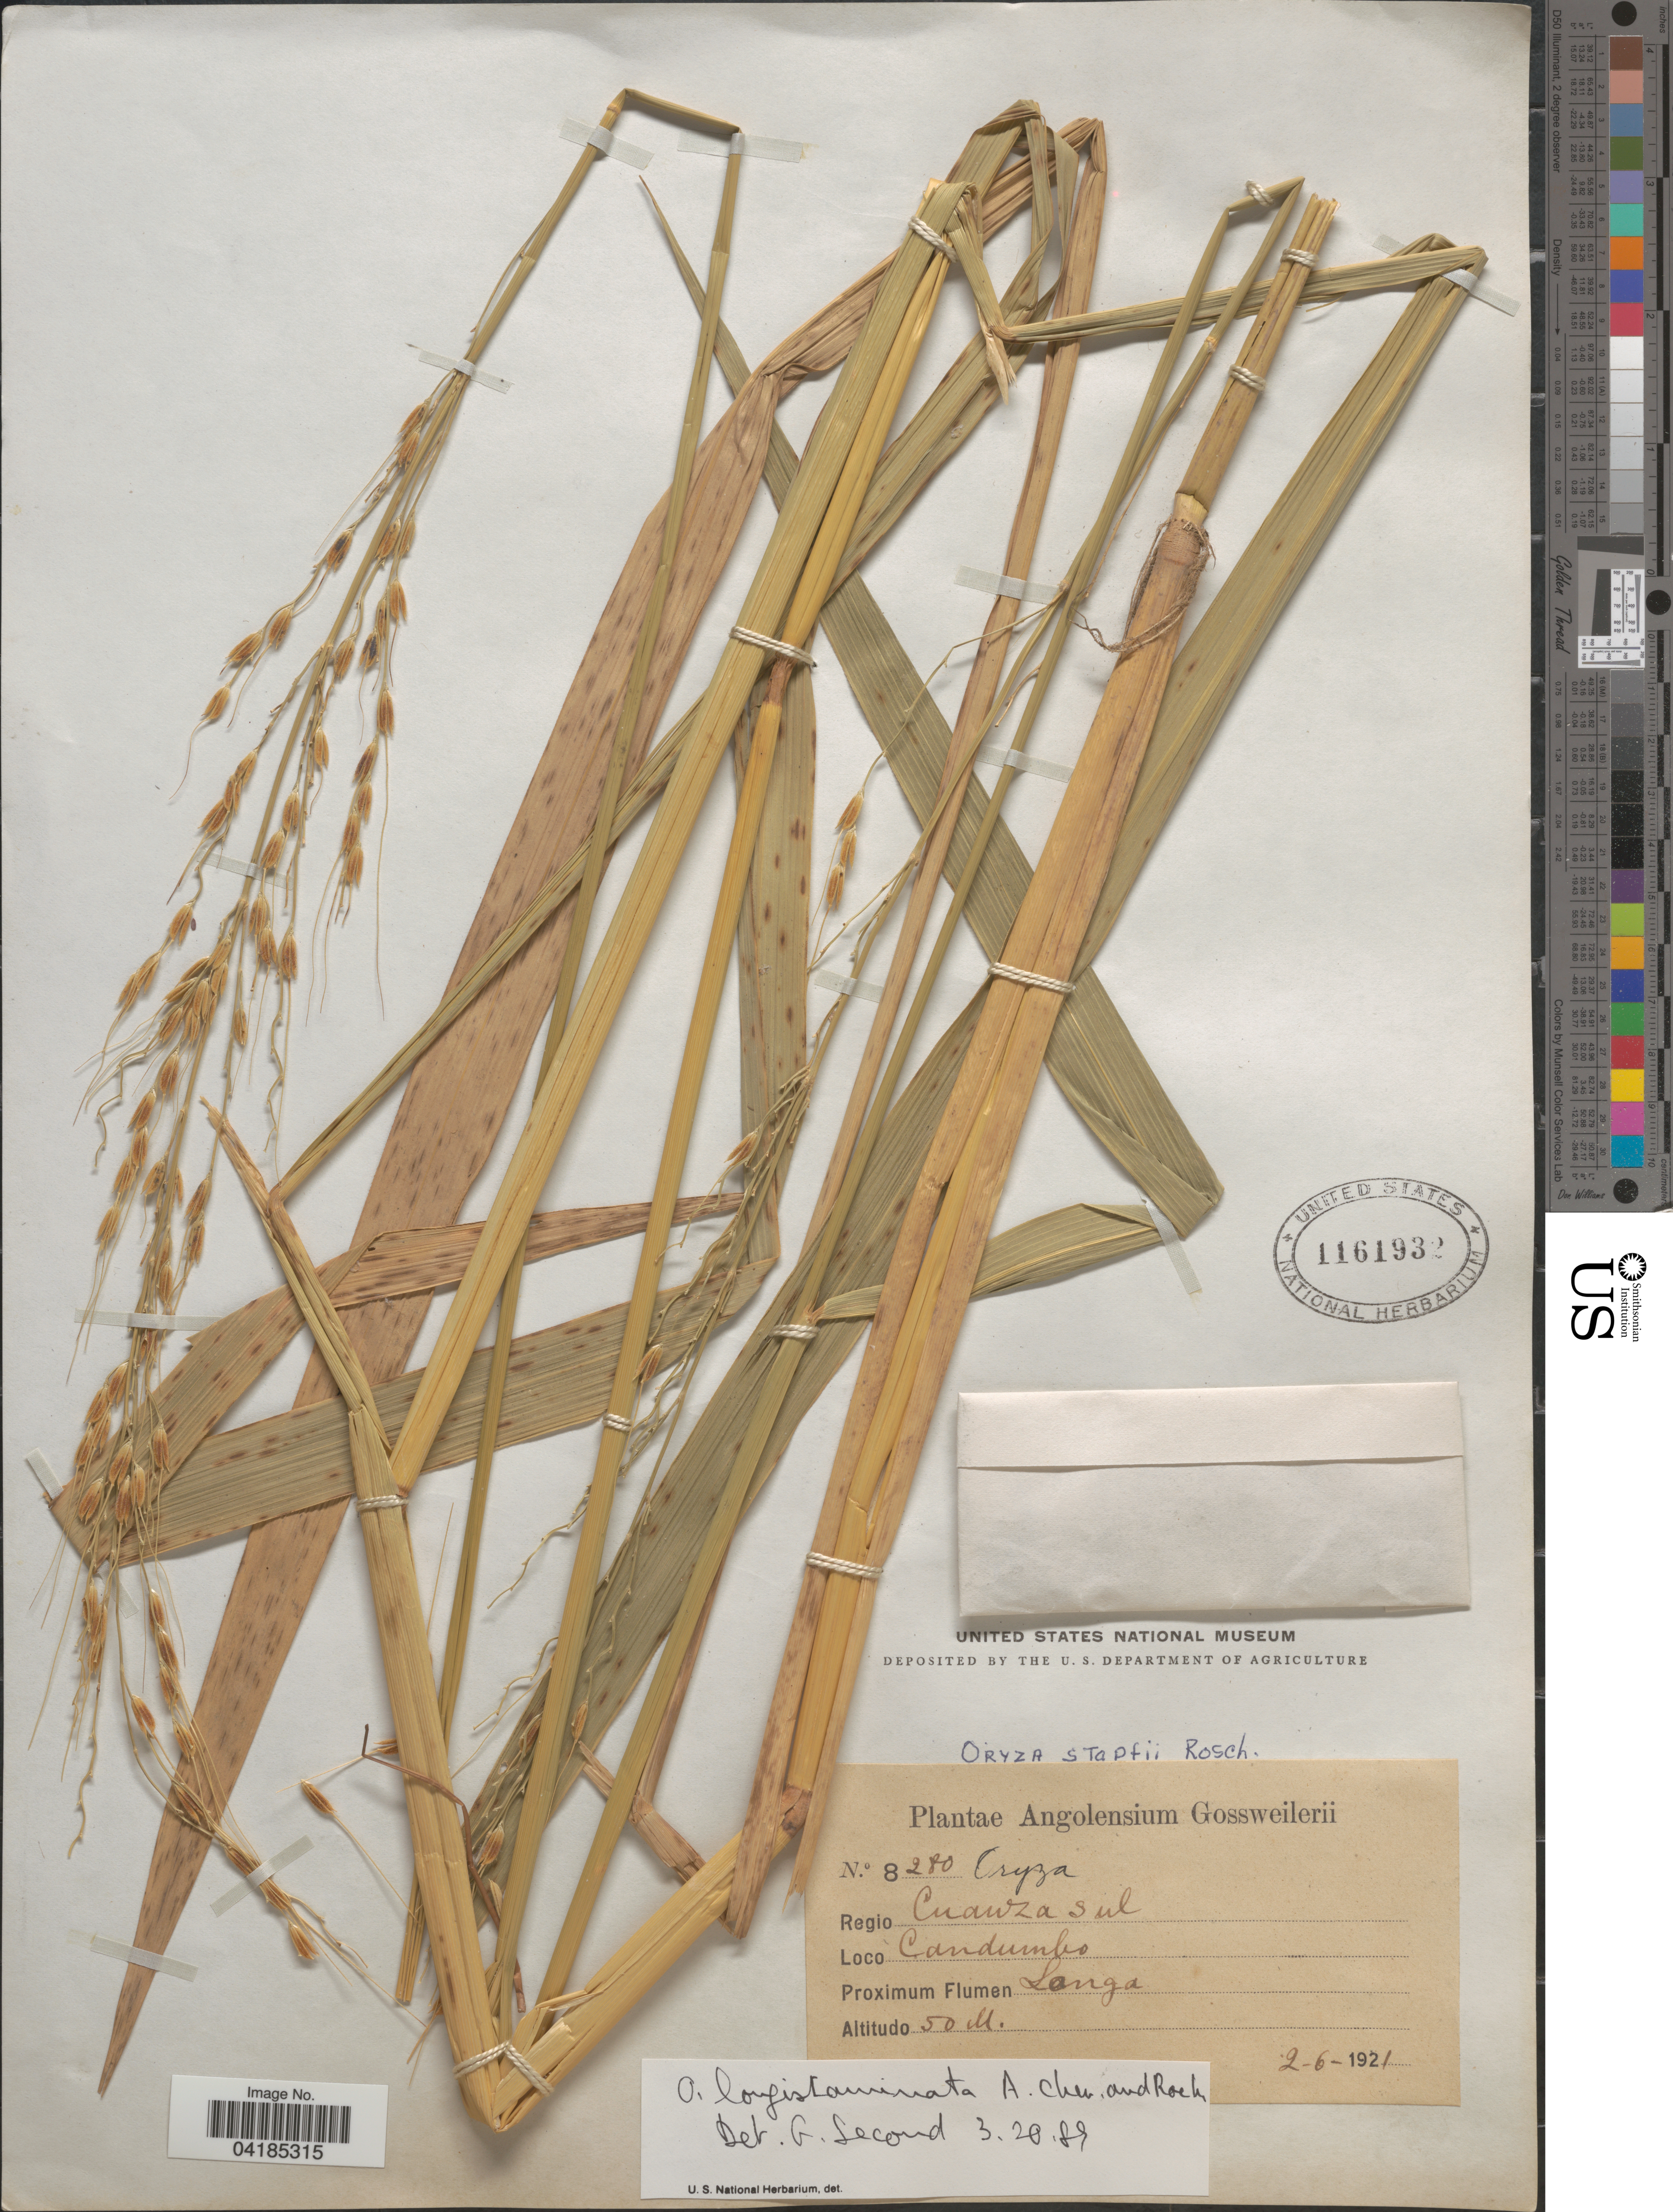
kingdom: Plantae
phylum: Tracheophyta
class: Liliopsida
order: Poales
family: Poaceae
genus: Oryza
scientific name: Oryza longistaminata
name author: A. Chev. & Roehr.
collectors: -. Gossweiler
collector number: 8280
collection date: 1921-06-02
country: Angola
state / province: Cuanza Sul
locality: Angolensium. Regio Cuanza Sul. Candumbo. Proximum Flumen Langa.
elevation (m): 50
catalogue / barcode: US 1161932